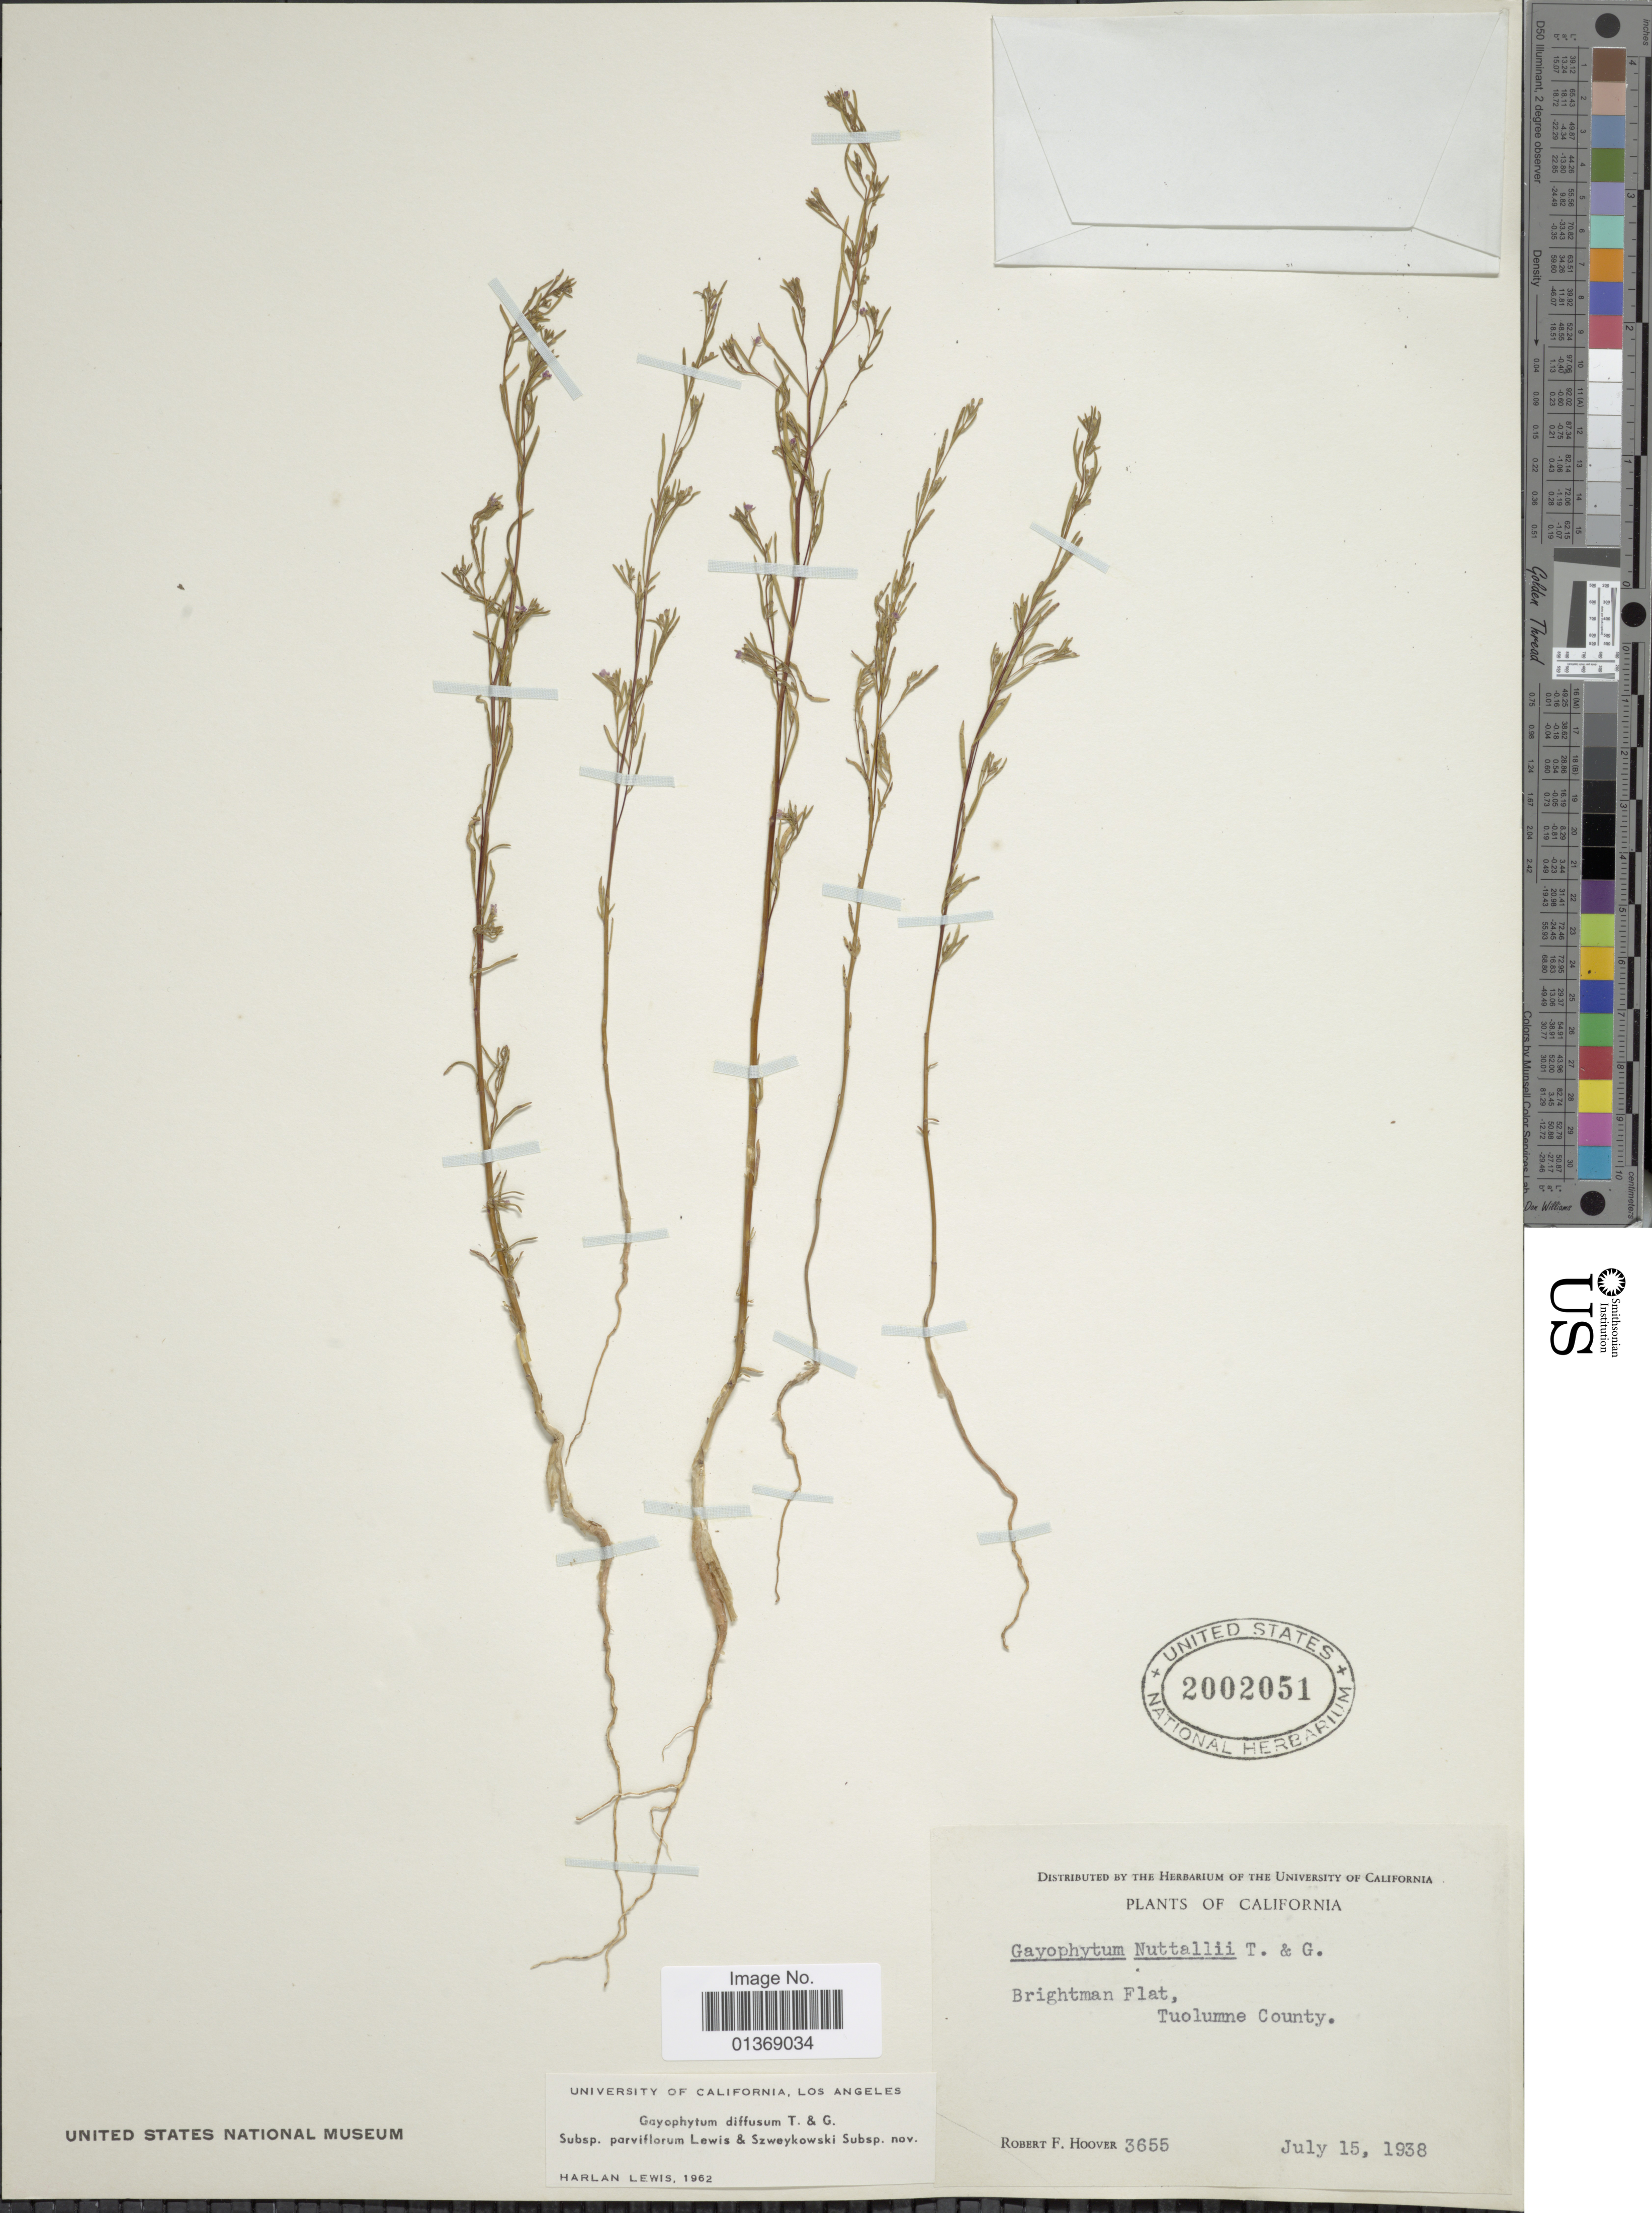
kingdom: Plantae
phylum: Tracheophyta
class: Magnoliopsida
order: Myrtales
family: Onagraceae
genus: Gayophytum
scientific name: Gayophytum diffusum subsp. parviflorum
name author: F. H. Lewis & Szweyk.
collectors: R. F. Hoover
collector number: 3655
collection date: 1938-07-15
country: United States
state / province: California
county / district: Tuolumne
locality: Brightman Flat, Tuolumne County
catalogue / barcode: US 2002051